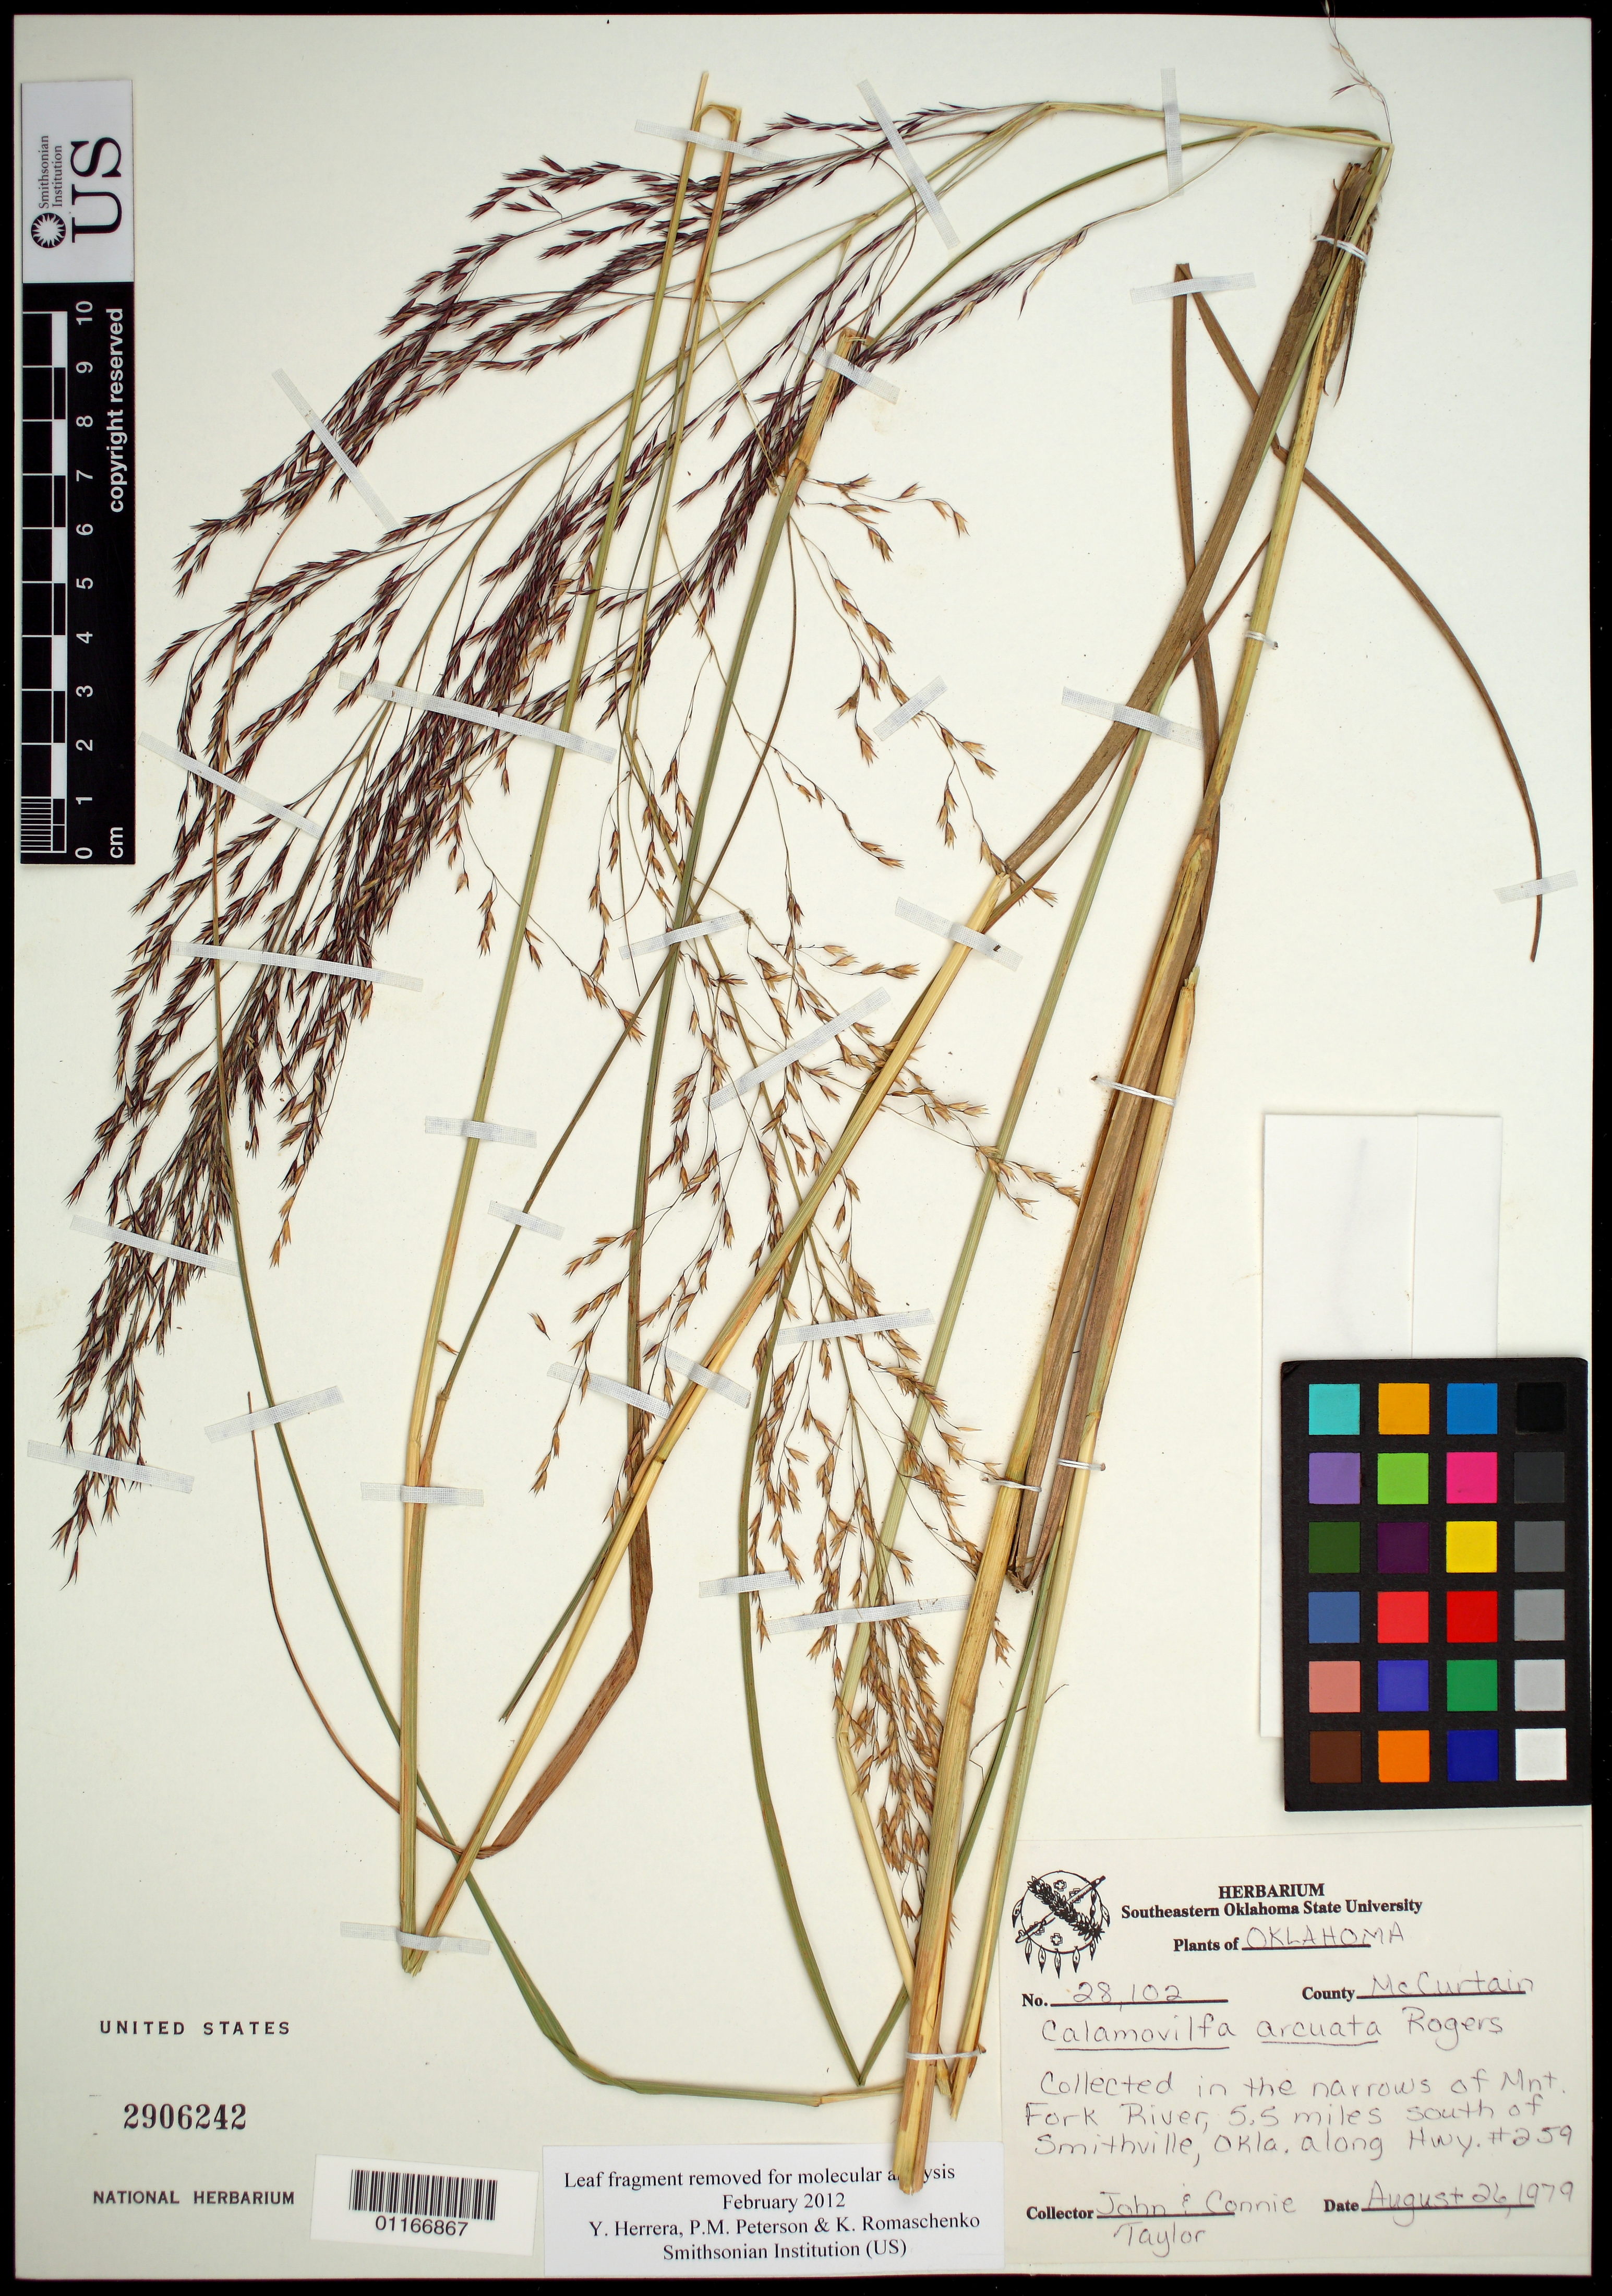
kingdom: Plantae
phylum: Tracheophyta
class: Liliopsida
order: Poales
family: Poaceae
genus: Calamovilfa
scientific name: Calamovilfa arcuata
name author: K.E. Rogers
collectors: Taylor, J. [ see Taylor, Raymond John ] (Collector), Taylor, Connie (Collector)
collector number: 28102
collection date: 1979-08-26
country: United States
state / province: Oklahoma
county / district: McCurtain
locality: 5.5 miles South of Smithville, OK along Highway 259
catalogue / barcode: US 2906242